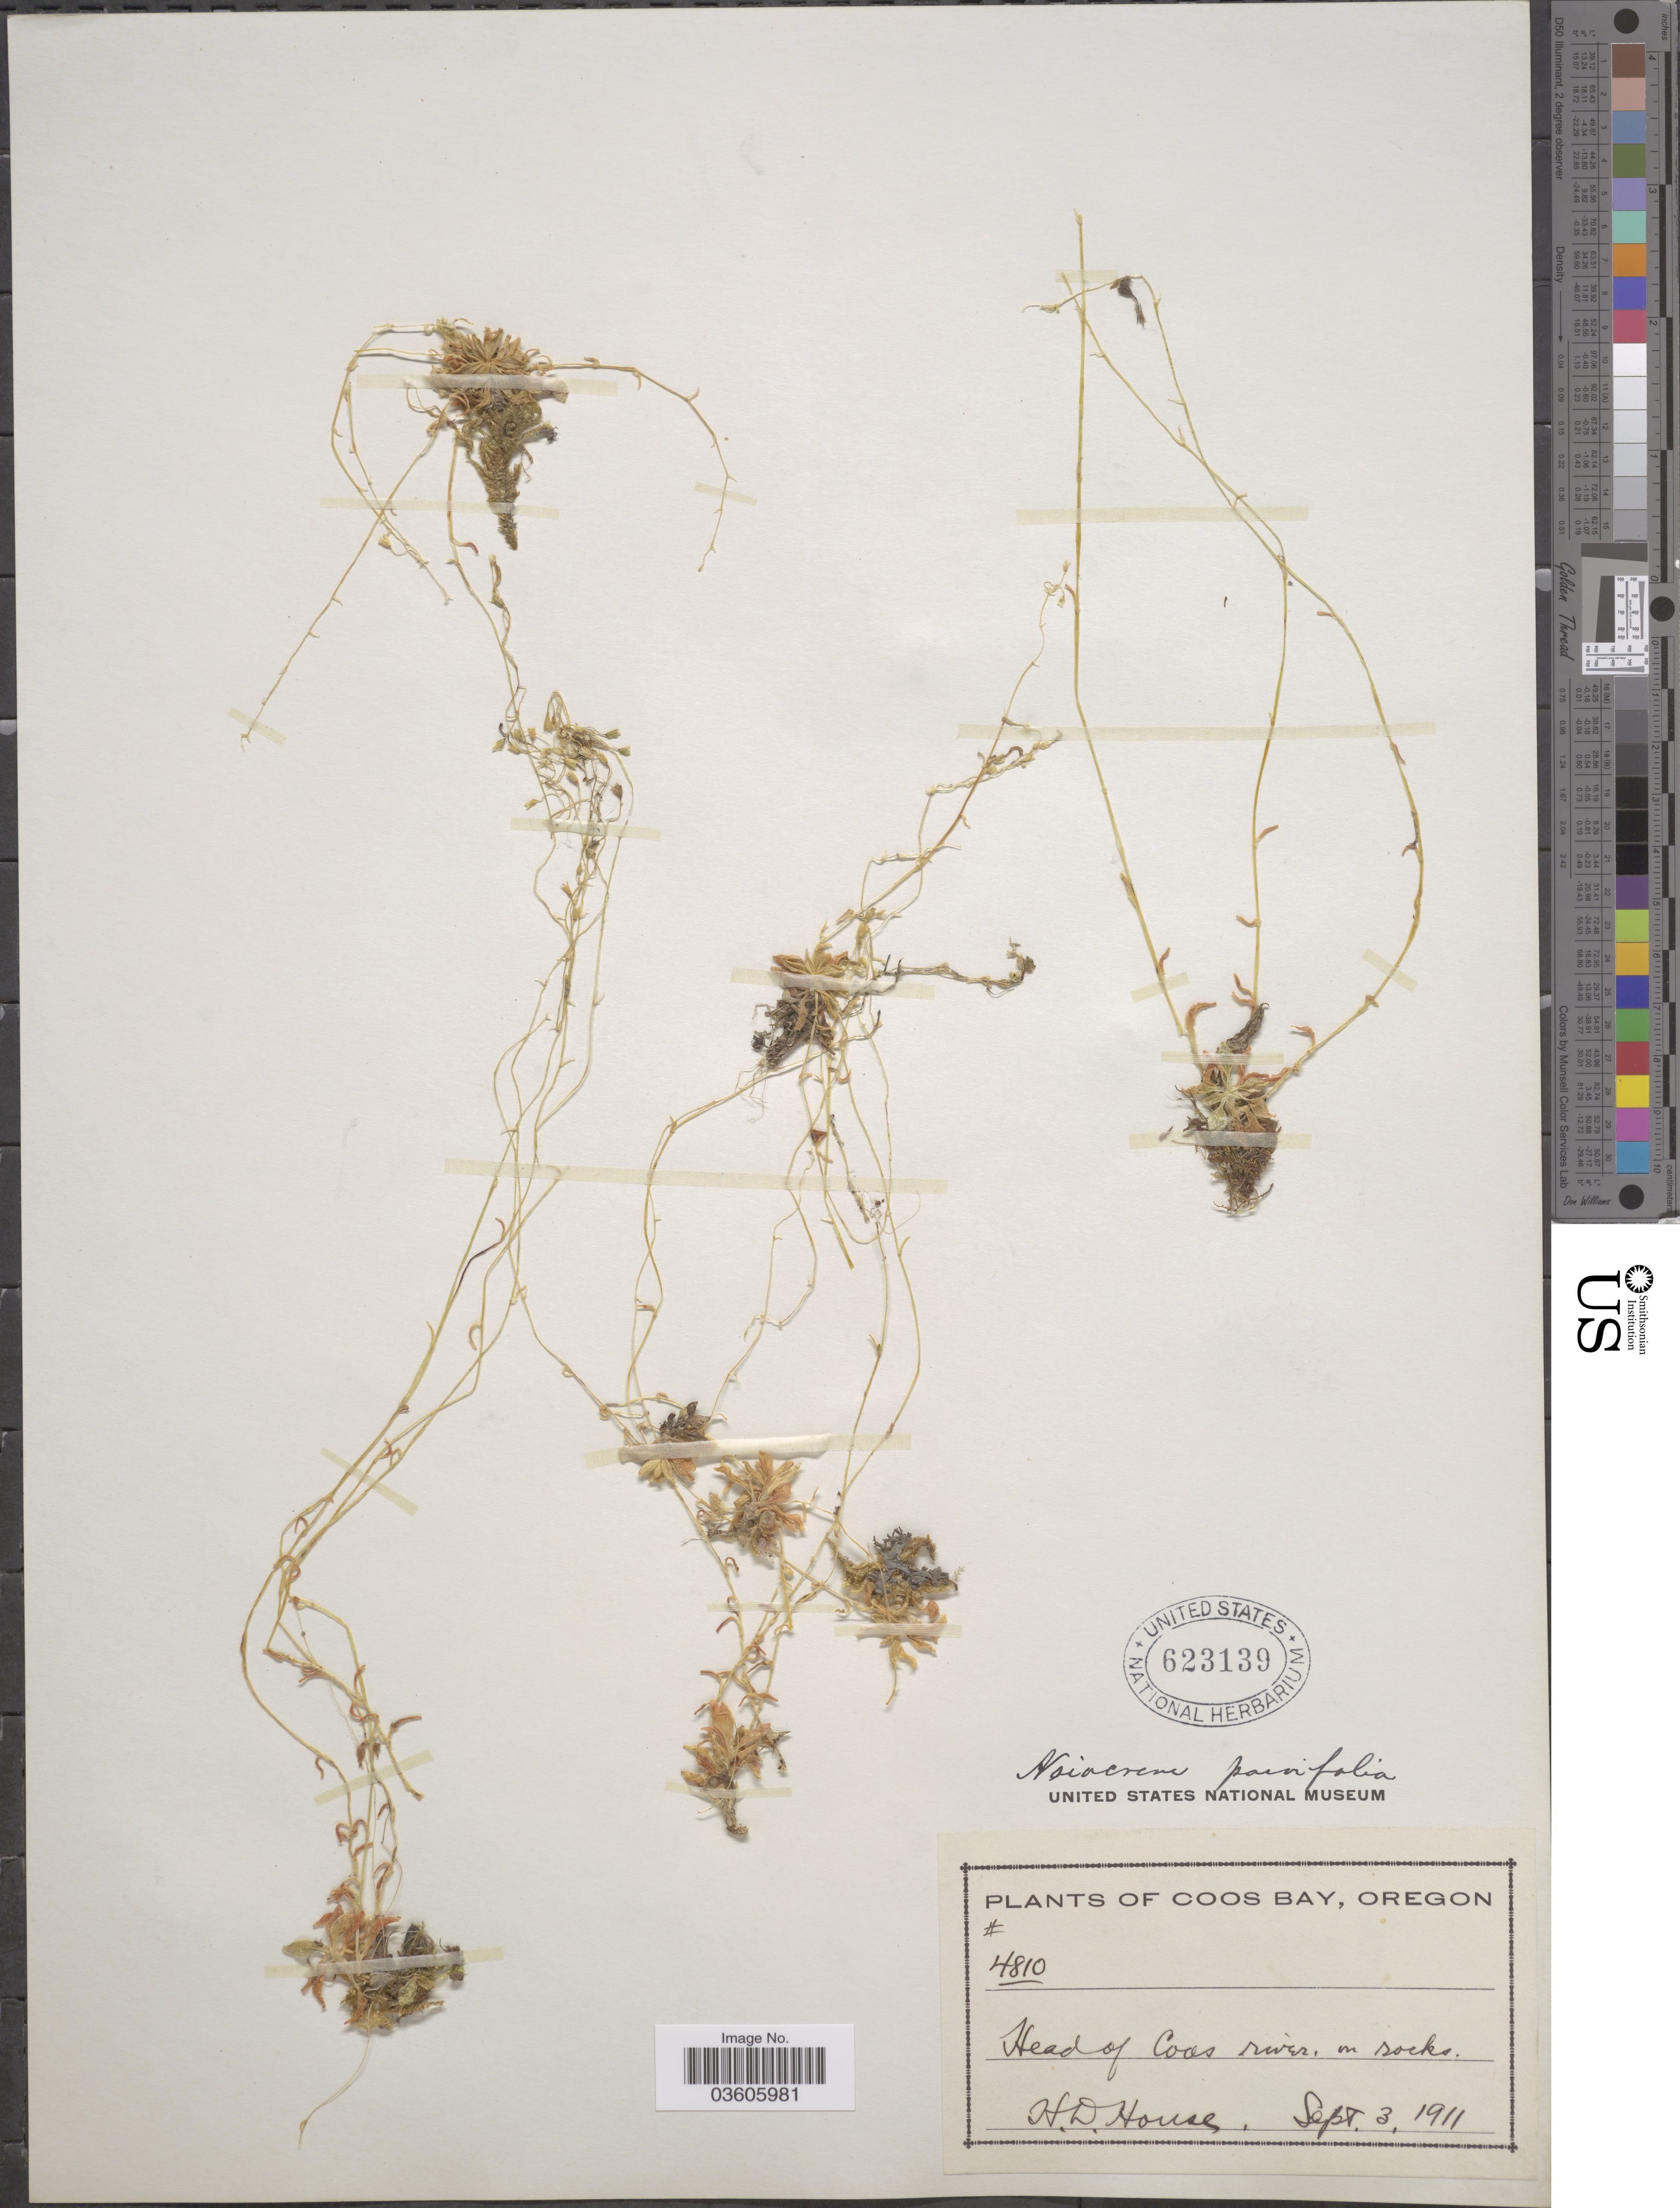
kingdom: Plantae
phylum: Tracheophyta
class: Magnoliopsida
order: Caryophyllales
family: Montiaceae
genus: Montia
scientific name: Montia parvifolia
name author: (Moc. ex DC.) Greene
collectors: H. D. House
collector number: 4810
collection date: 1911-09-03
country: United States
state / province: Oregon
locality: Coos Bay. Head of Coos river.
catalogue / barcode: US 623139